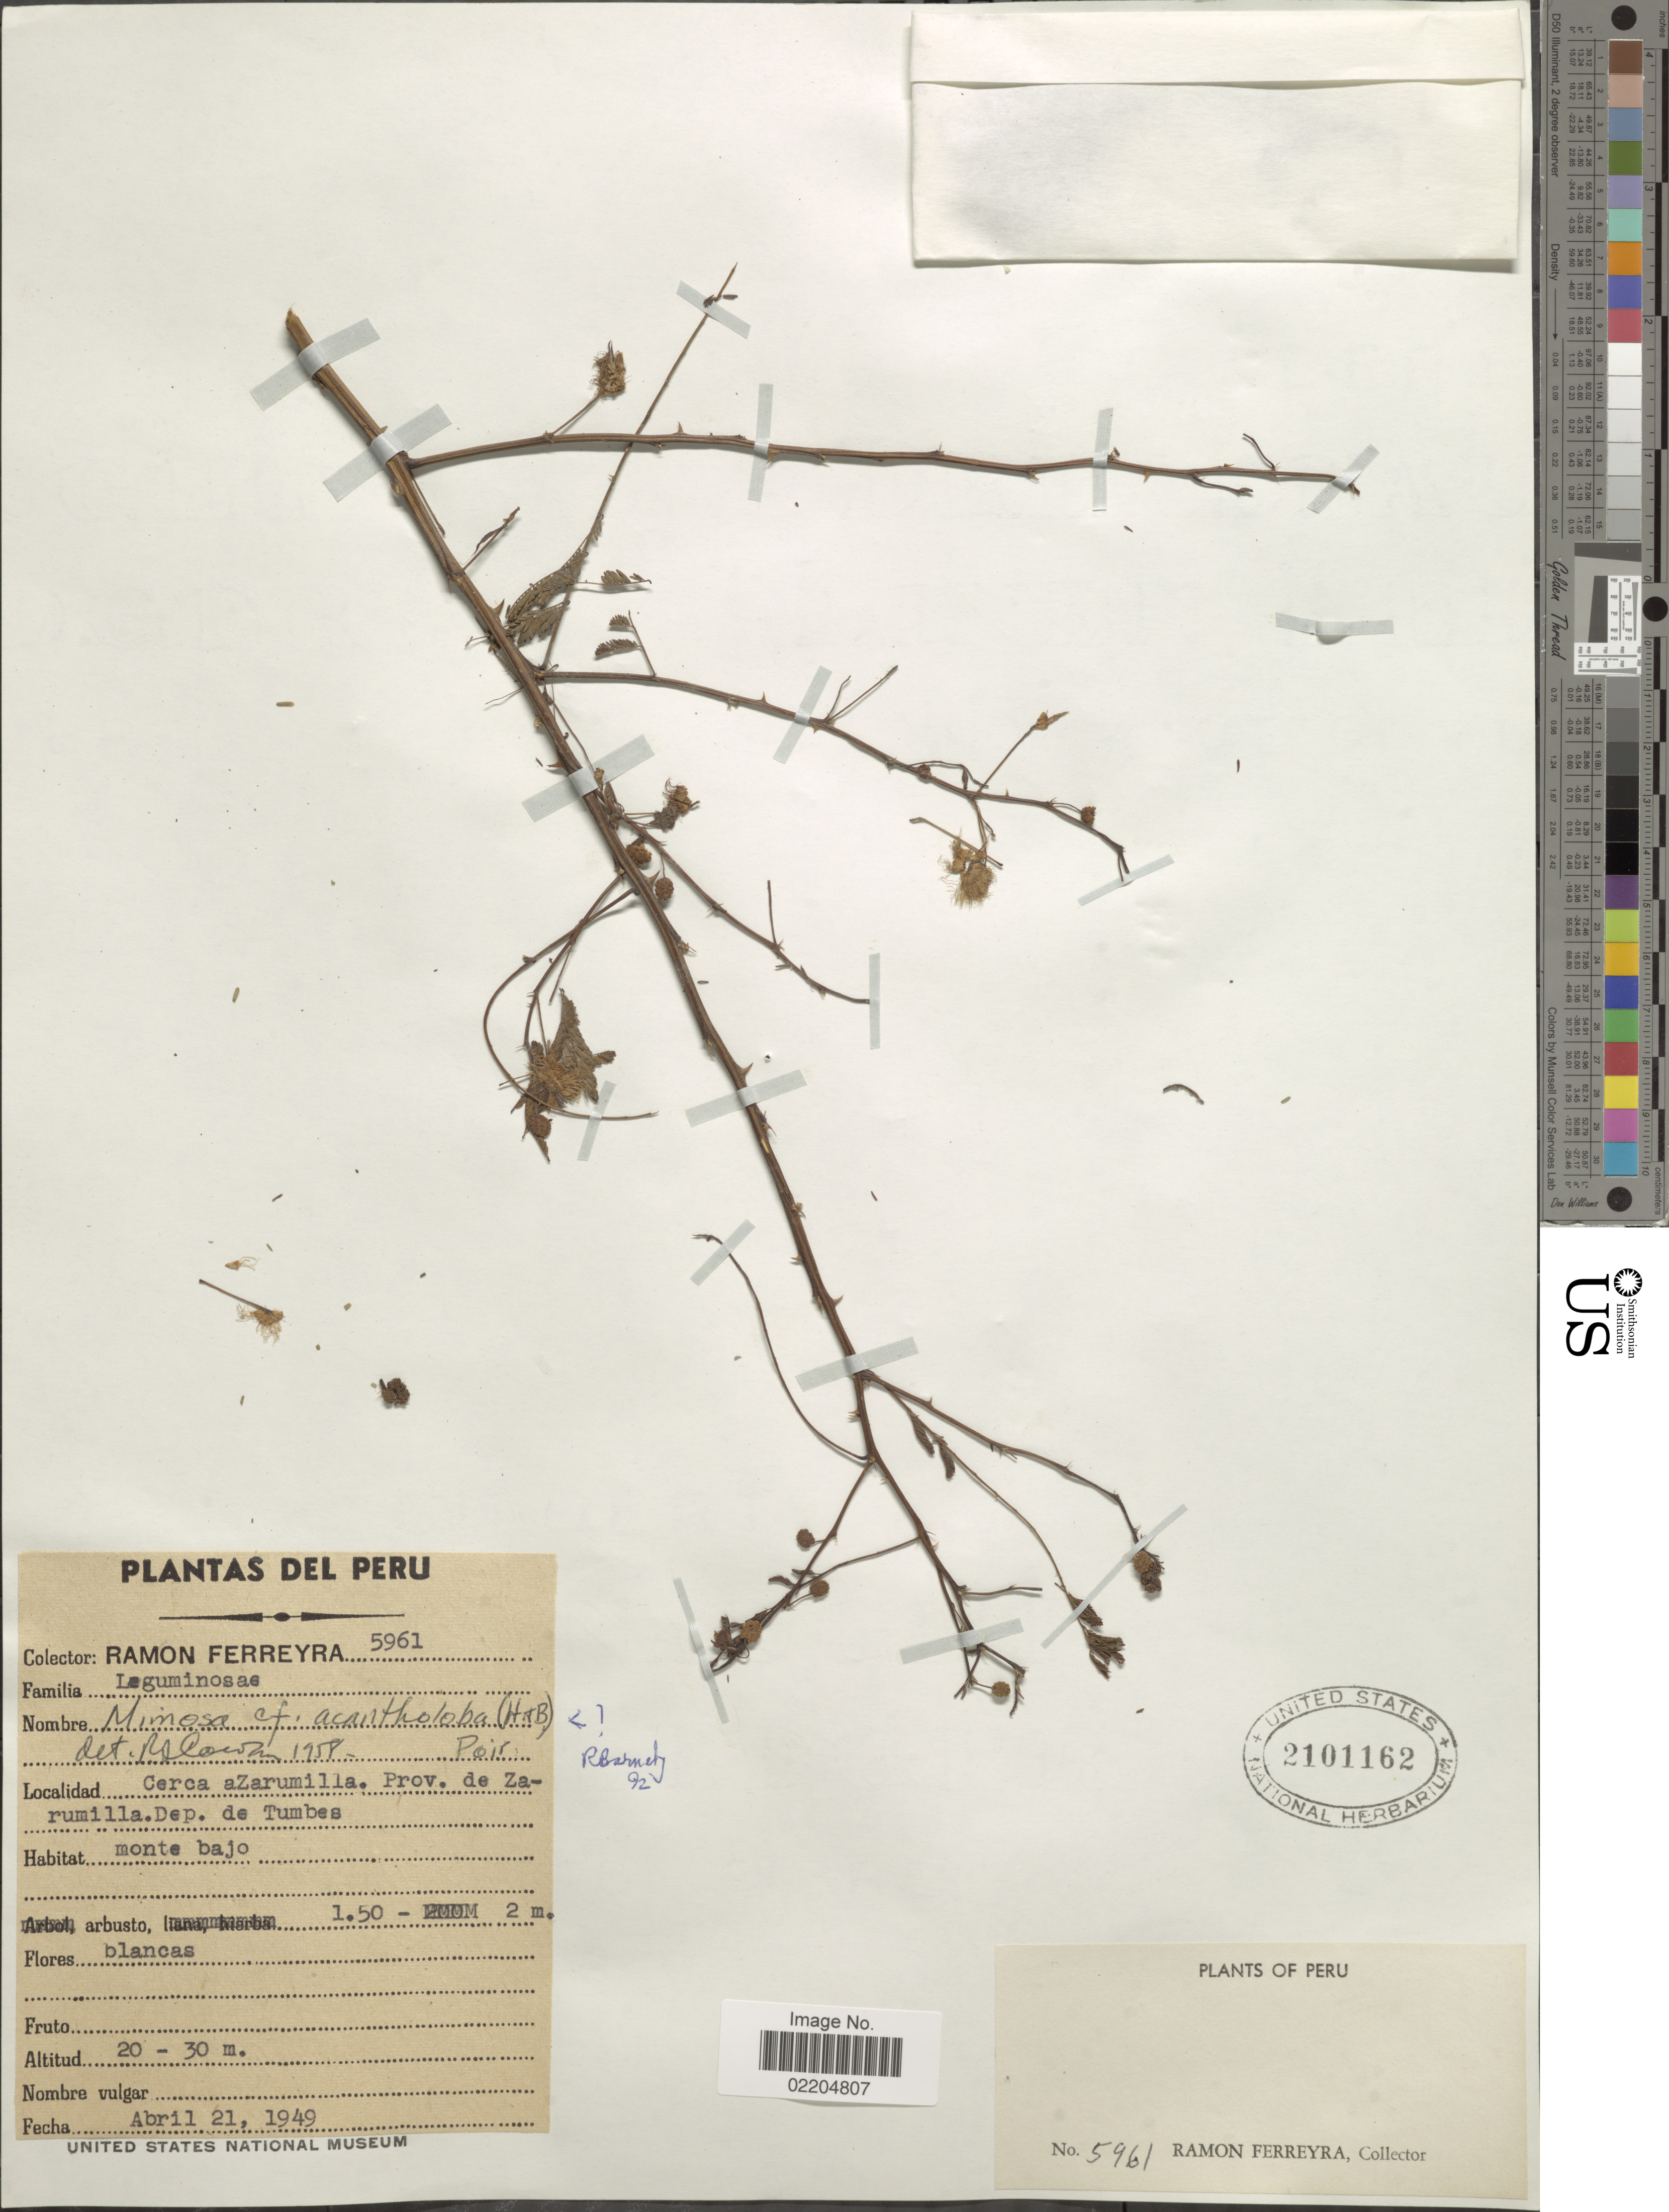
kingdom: Plantae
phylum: Tracheophyta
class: Magnoliopsida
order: Fabales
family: Fabaceae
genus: Mimosa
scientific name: Mimosa acantholoba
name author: (Willd.) Poir.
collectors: R. A. Ferreyra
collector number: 5961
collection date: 1949-04-21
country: Peru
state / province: Tumbes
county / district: Zarumilla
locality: Cerca aZarumilla. Prov. de Zarumilla. Dep. de Tumbes.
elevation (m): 20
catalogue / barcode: US 2101162